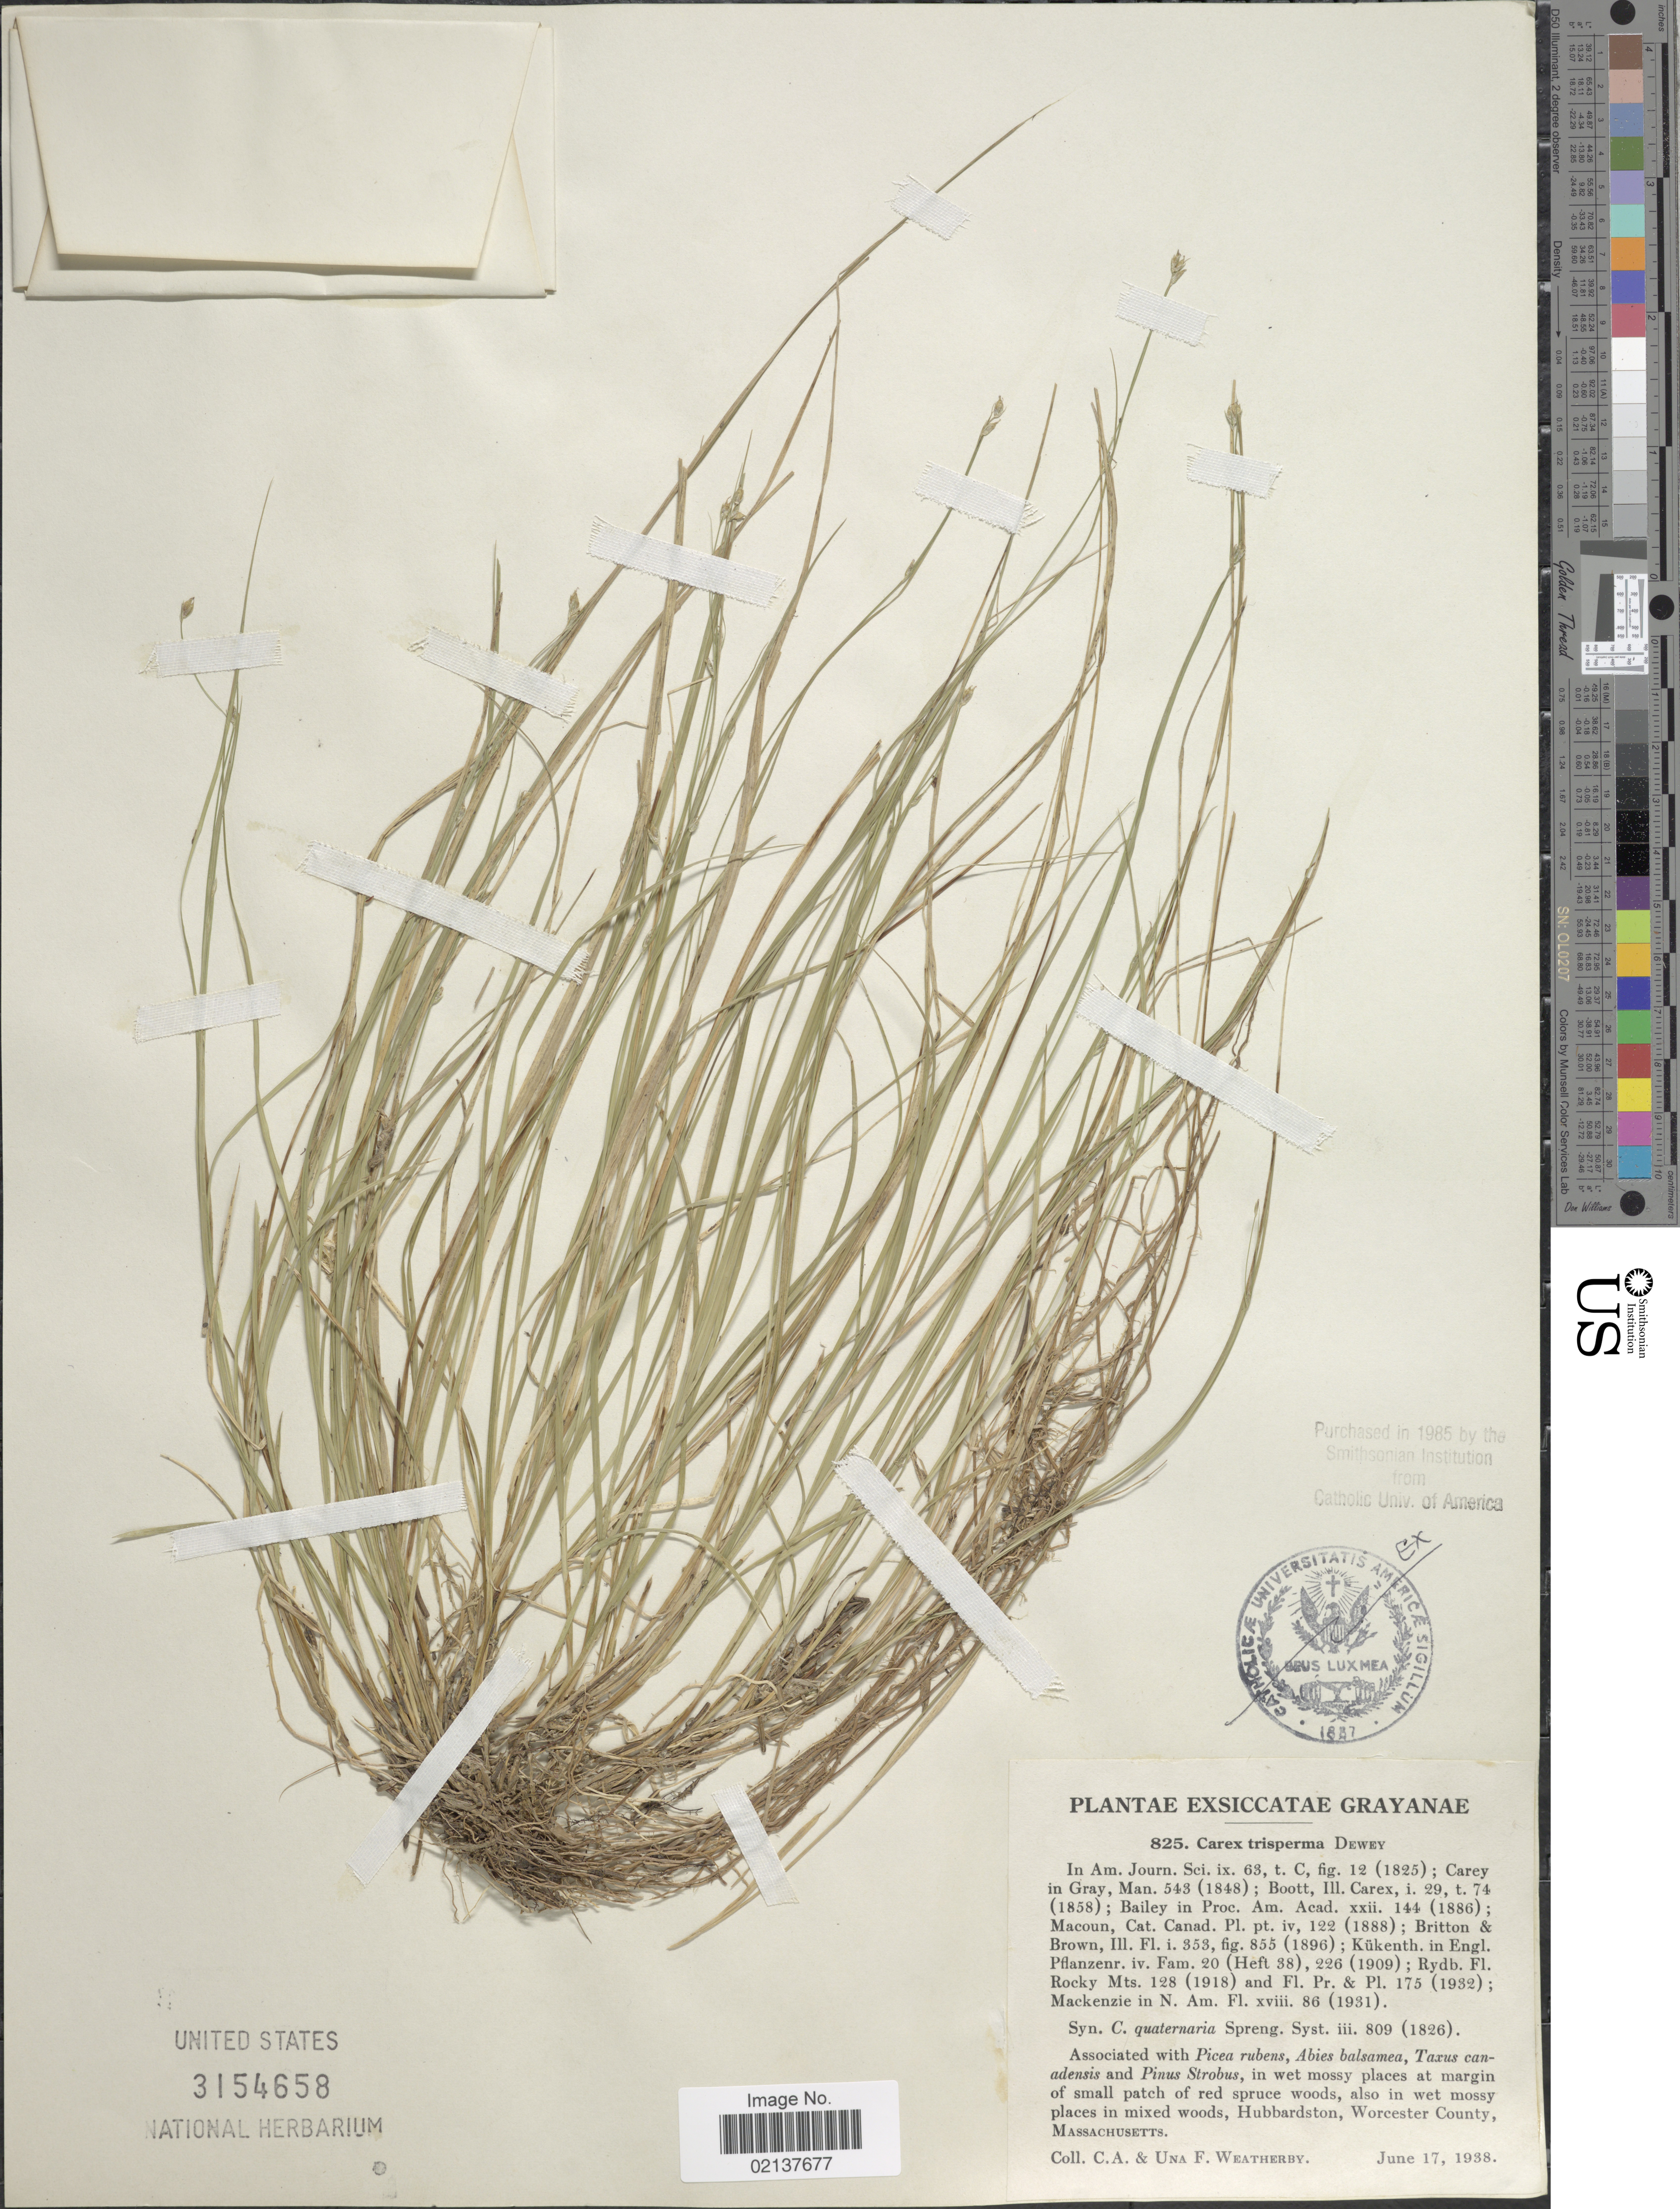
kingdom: Plantae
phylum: Tracheophyta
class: Liliopsida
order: Poales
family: Cyperaceae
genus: Carex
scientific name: Carex trisperma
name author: Dewey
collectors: C. A. Weatherby & U. Weatherby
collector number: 825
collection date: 1938-06-17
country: United States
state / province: Massachusetts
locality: Hubbardston, Worcester County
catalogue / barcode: US 3154658